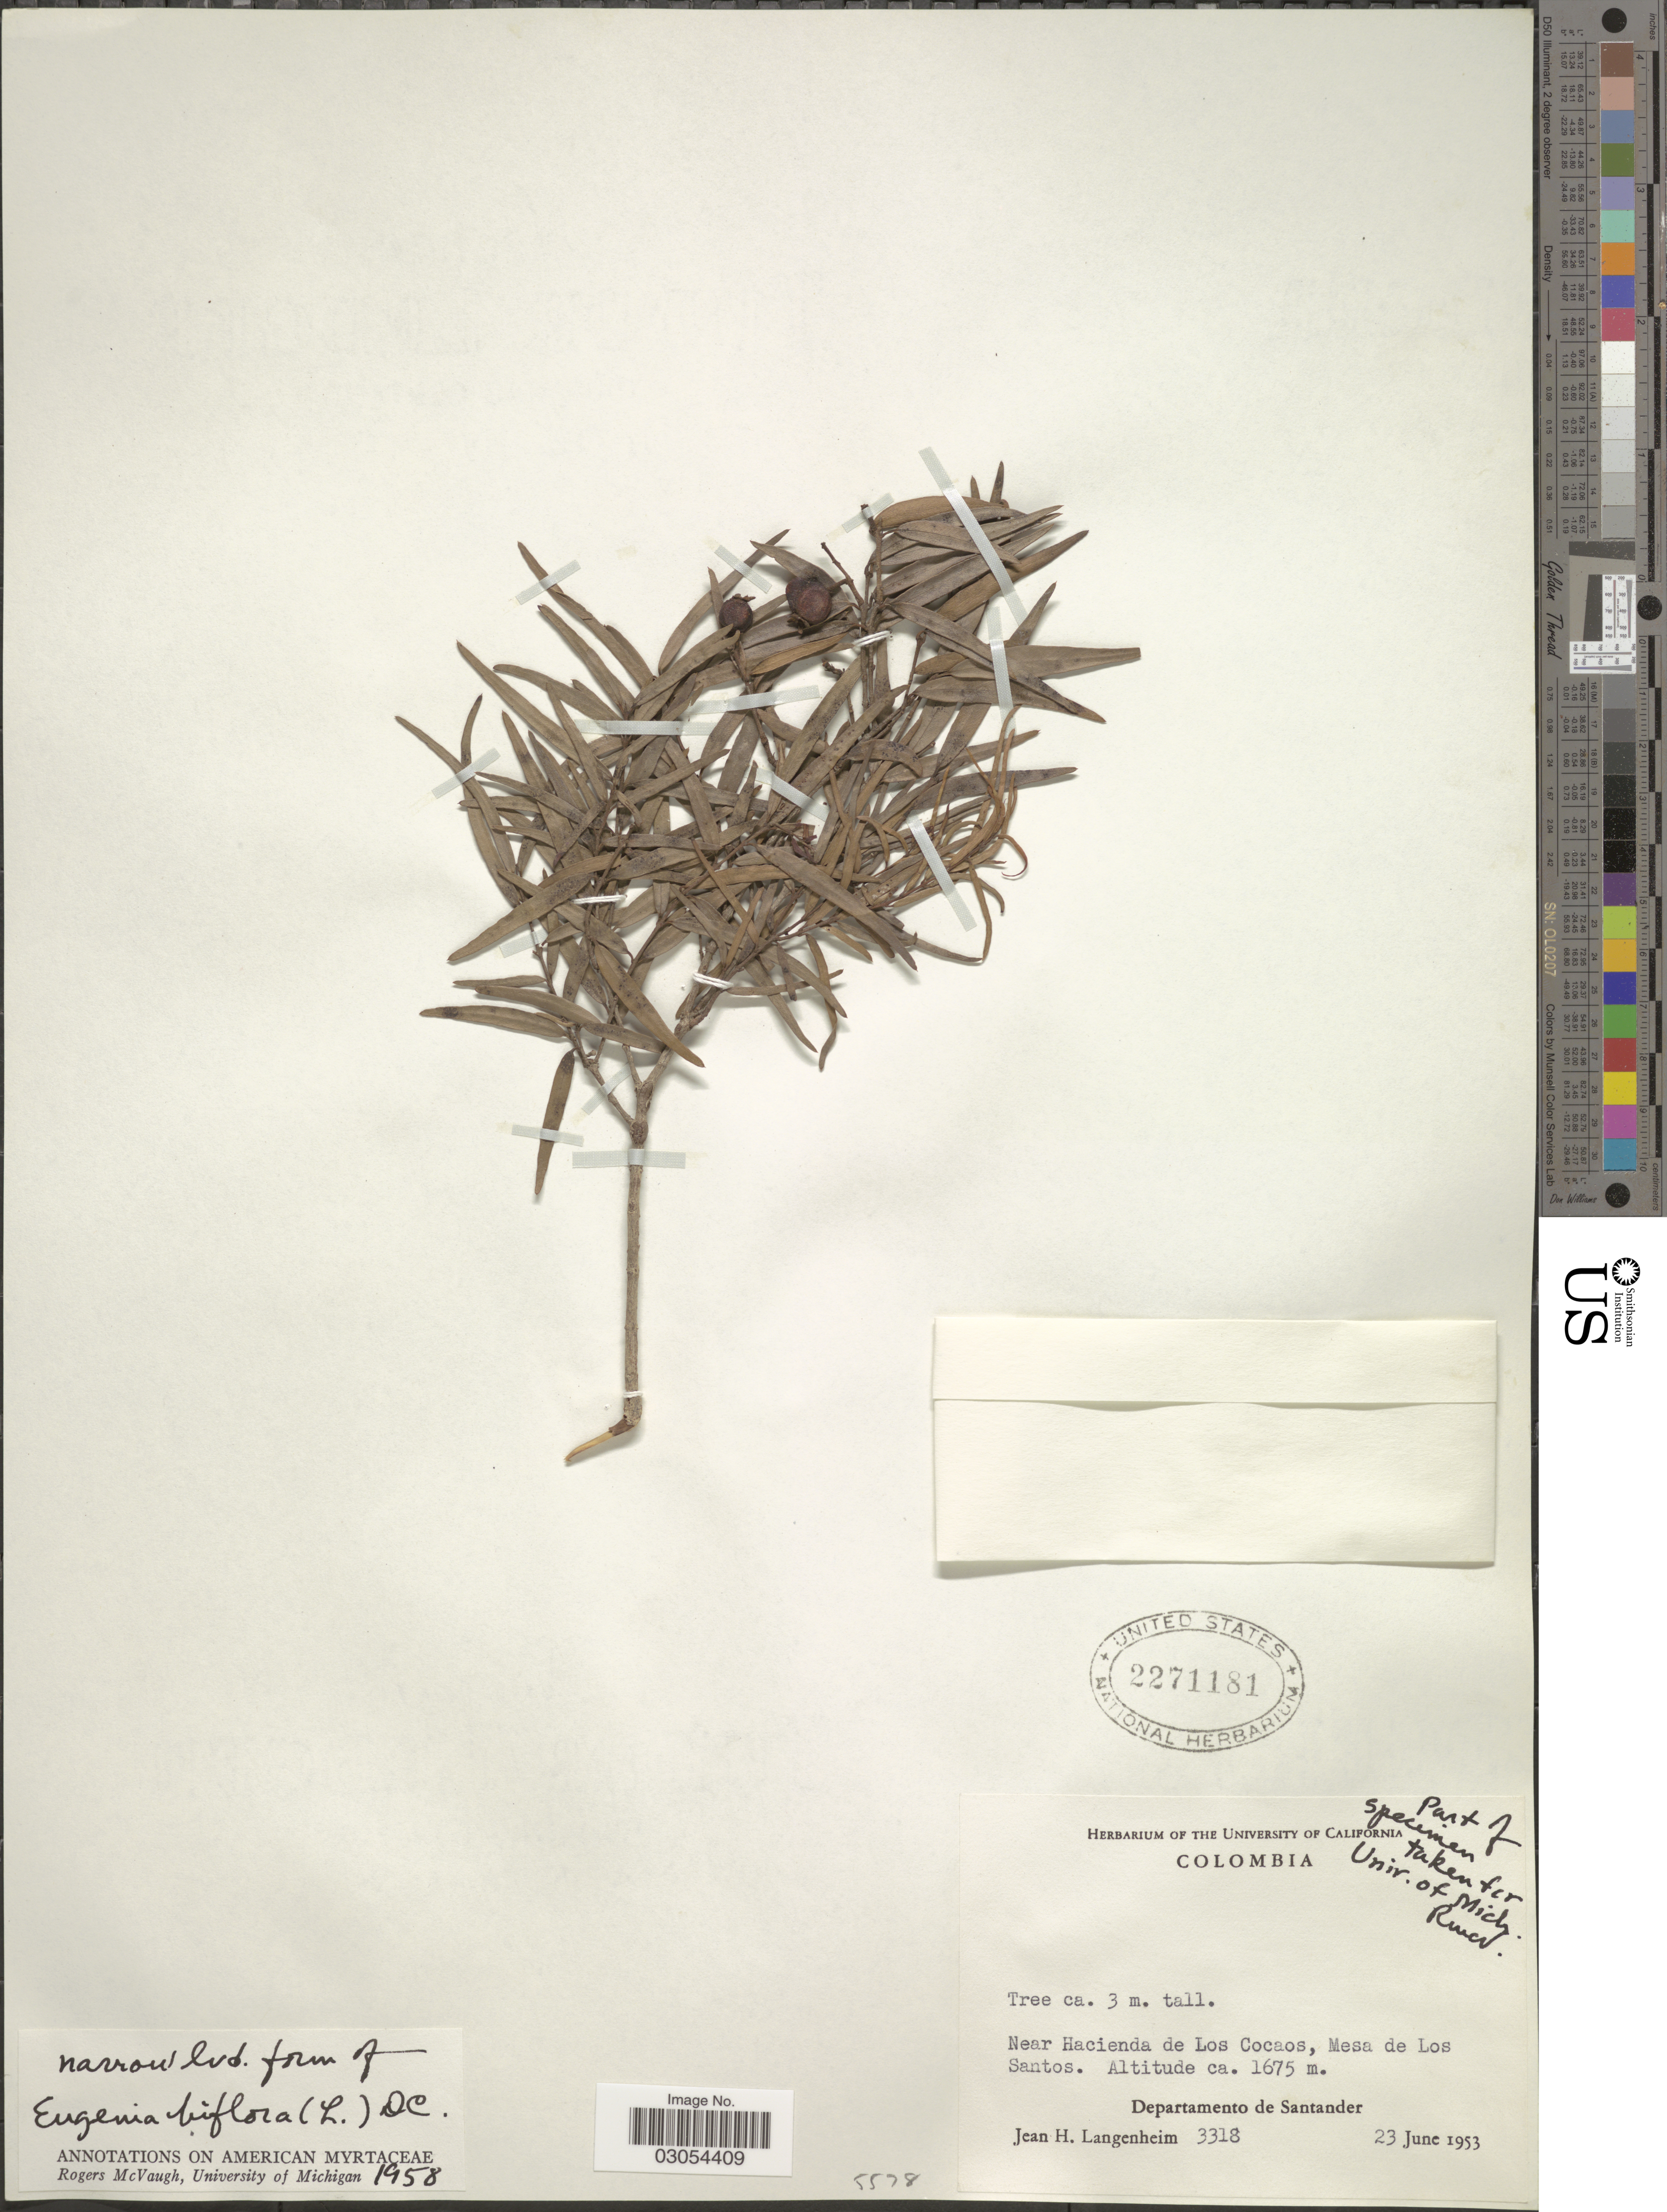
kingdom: Plantae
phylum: Tracheophyta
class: Magnoliopsida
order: Myrtales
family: Myrtaceae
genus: Eugenia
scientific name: Eugenia biflora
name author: (L.) DC.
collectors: J. H. Langenheim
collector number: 3318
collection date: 1953-06-23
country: Colombia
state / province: Santander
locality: Near Hacienda de Los Cocaos, Mesa de Los Santos. Departamento de Santander.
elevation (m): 1675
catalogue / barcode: US 2271181